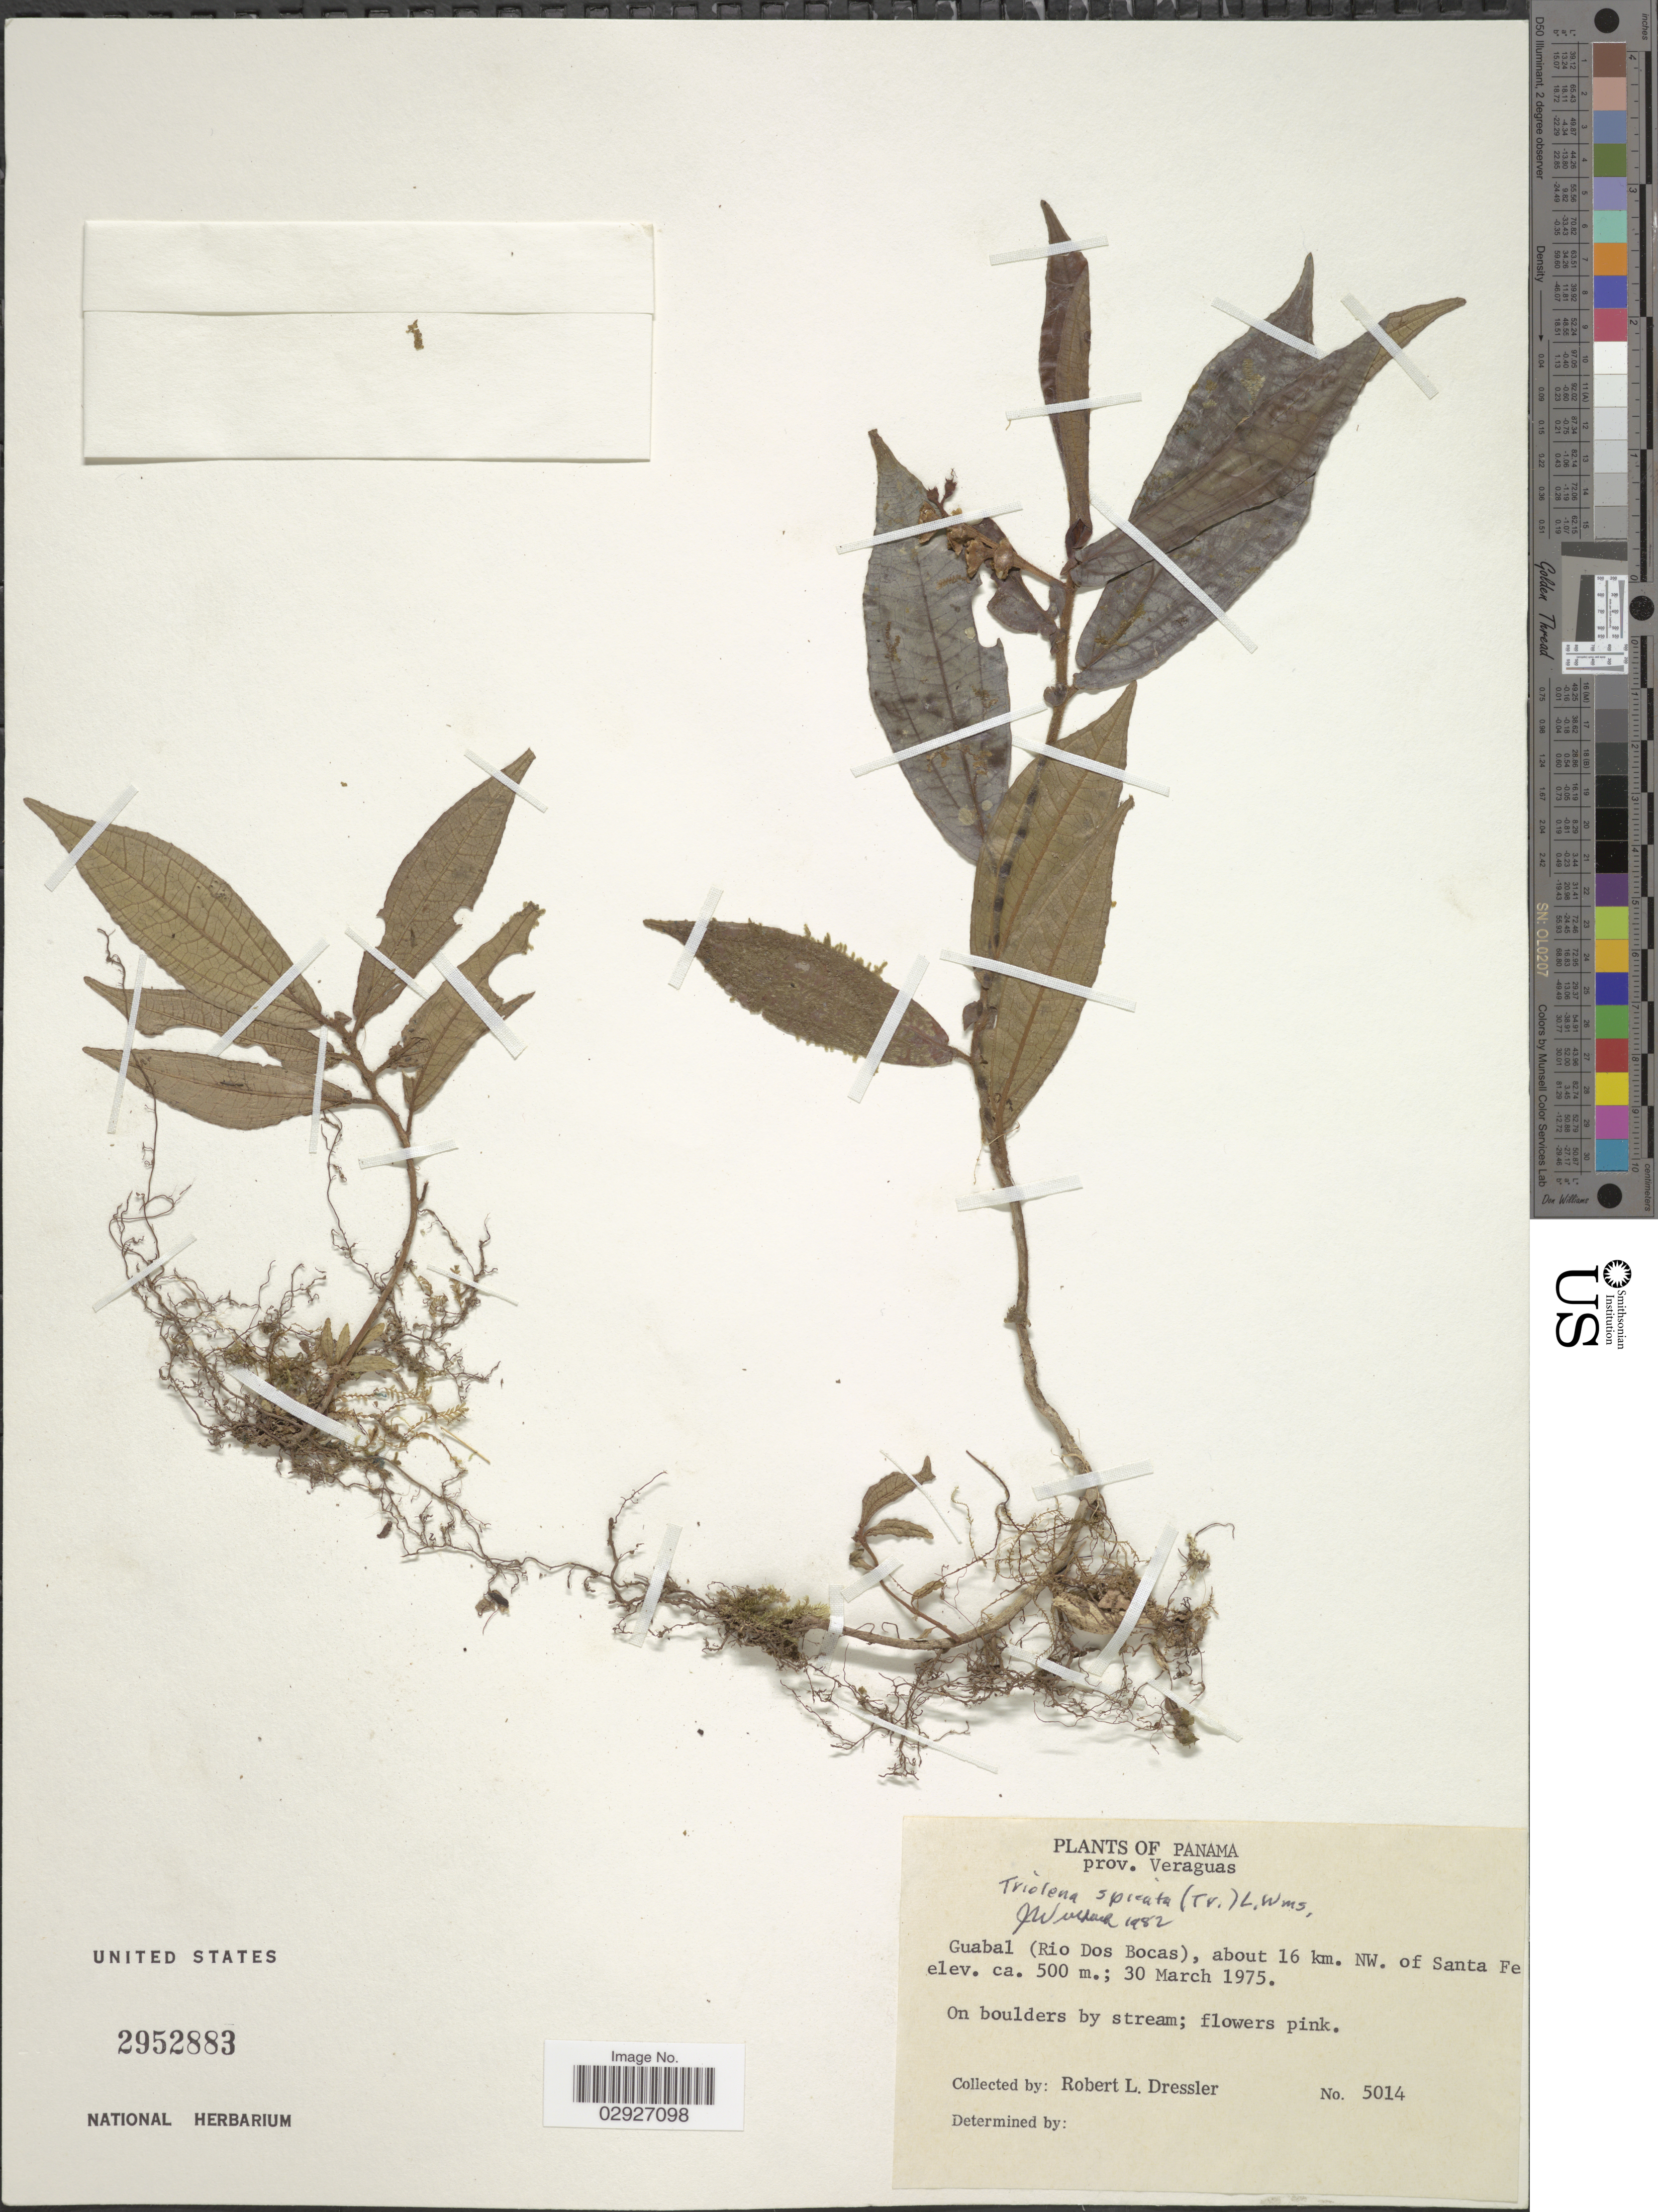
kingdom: Plantae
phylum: Tracheophyta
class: Magnoliopsida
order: Myrtales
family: Melastomataceae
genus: Triolena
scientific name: Triolena spicata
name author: (Triana) L.O. Williams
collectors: R. Dressler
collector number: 5014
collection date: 1975-03-30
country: Panama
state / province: Veraguas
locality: Guabal (Rio Dos Bocas), about 16 km. NW. of Santa Fe.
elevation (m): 500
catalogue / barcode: US 2952883